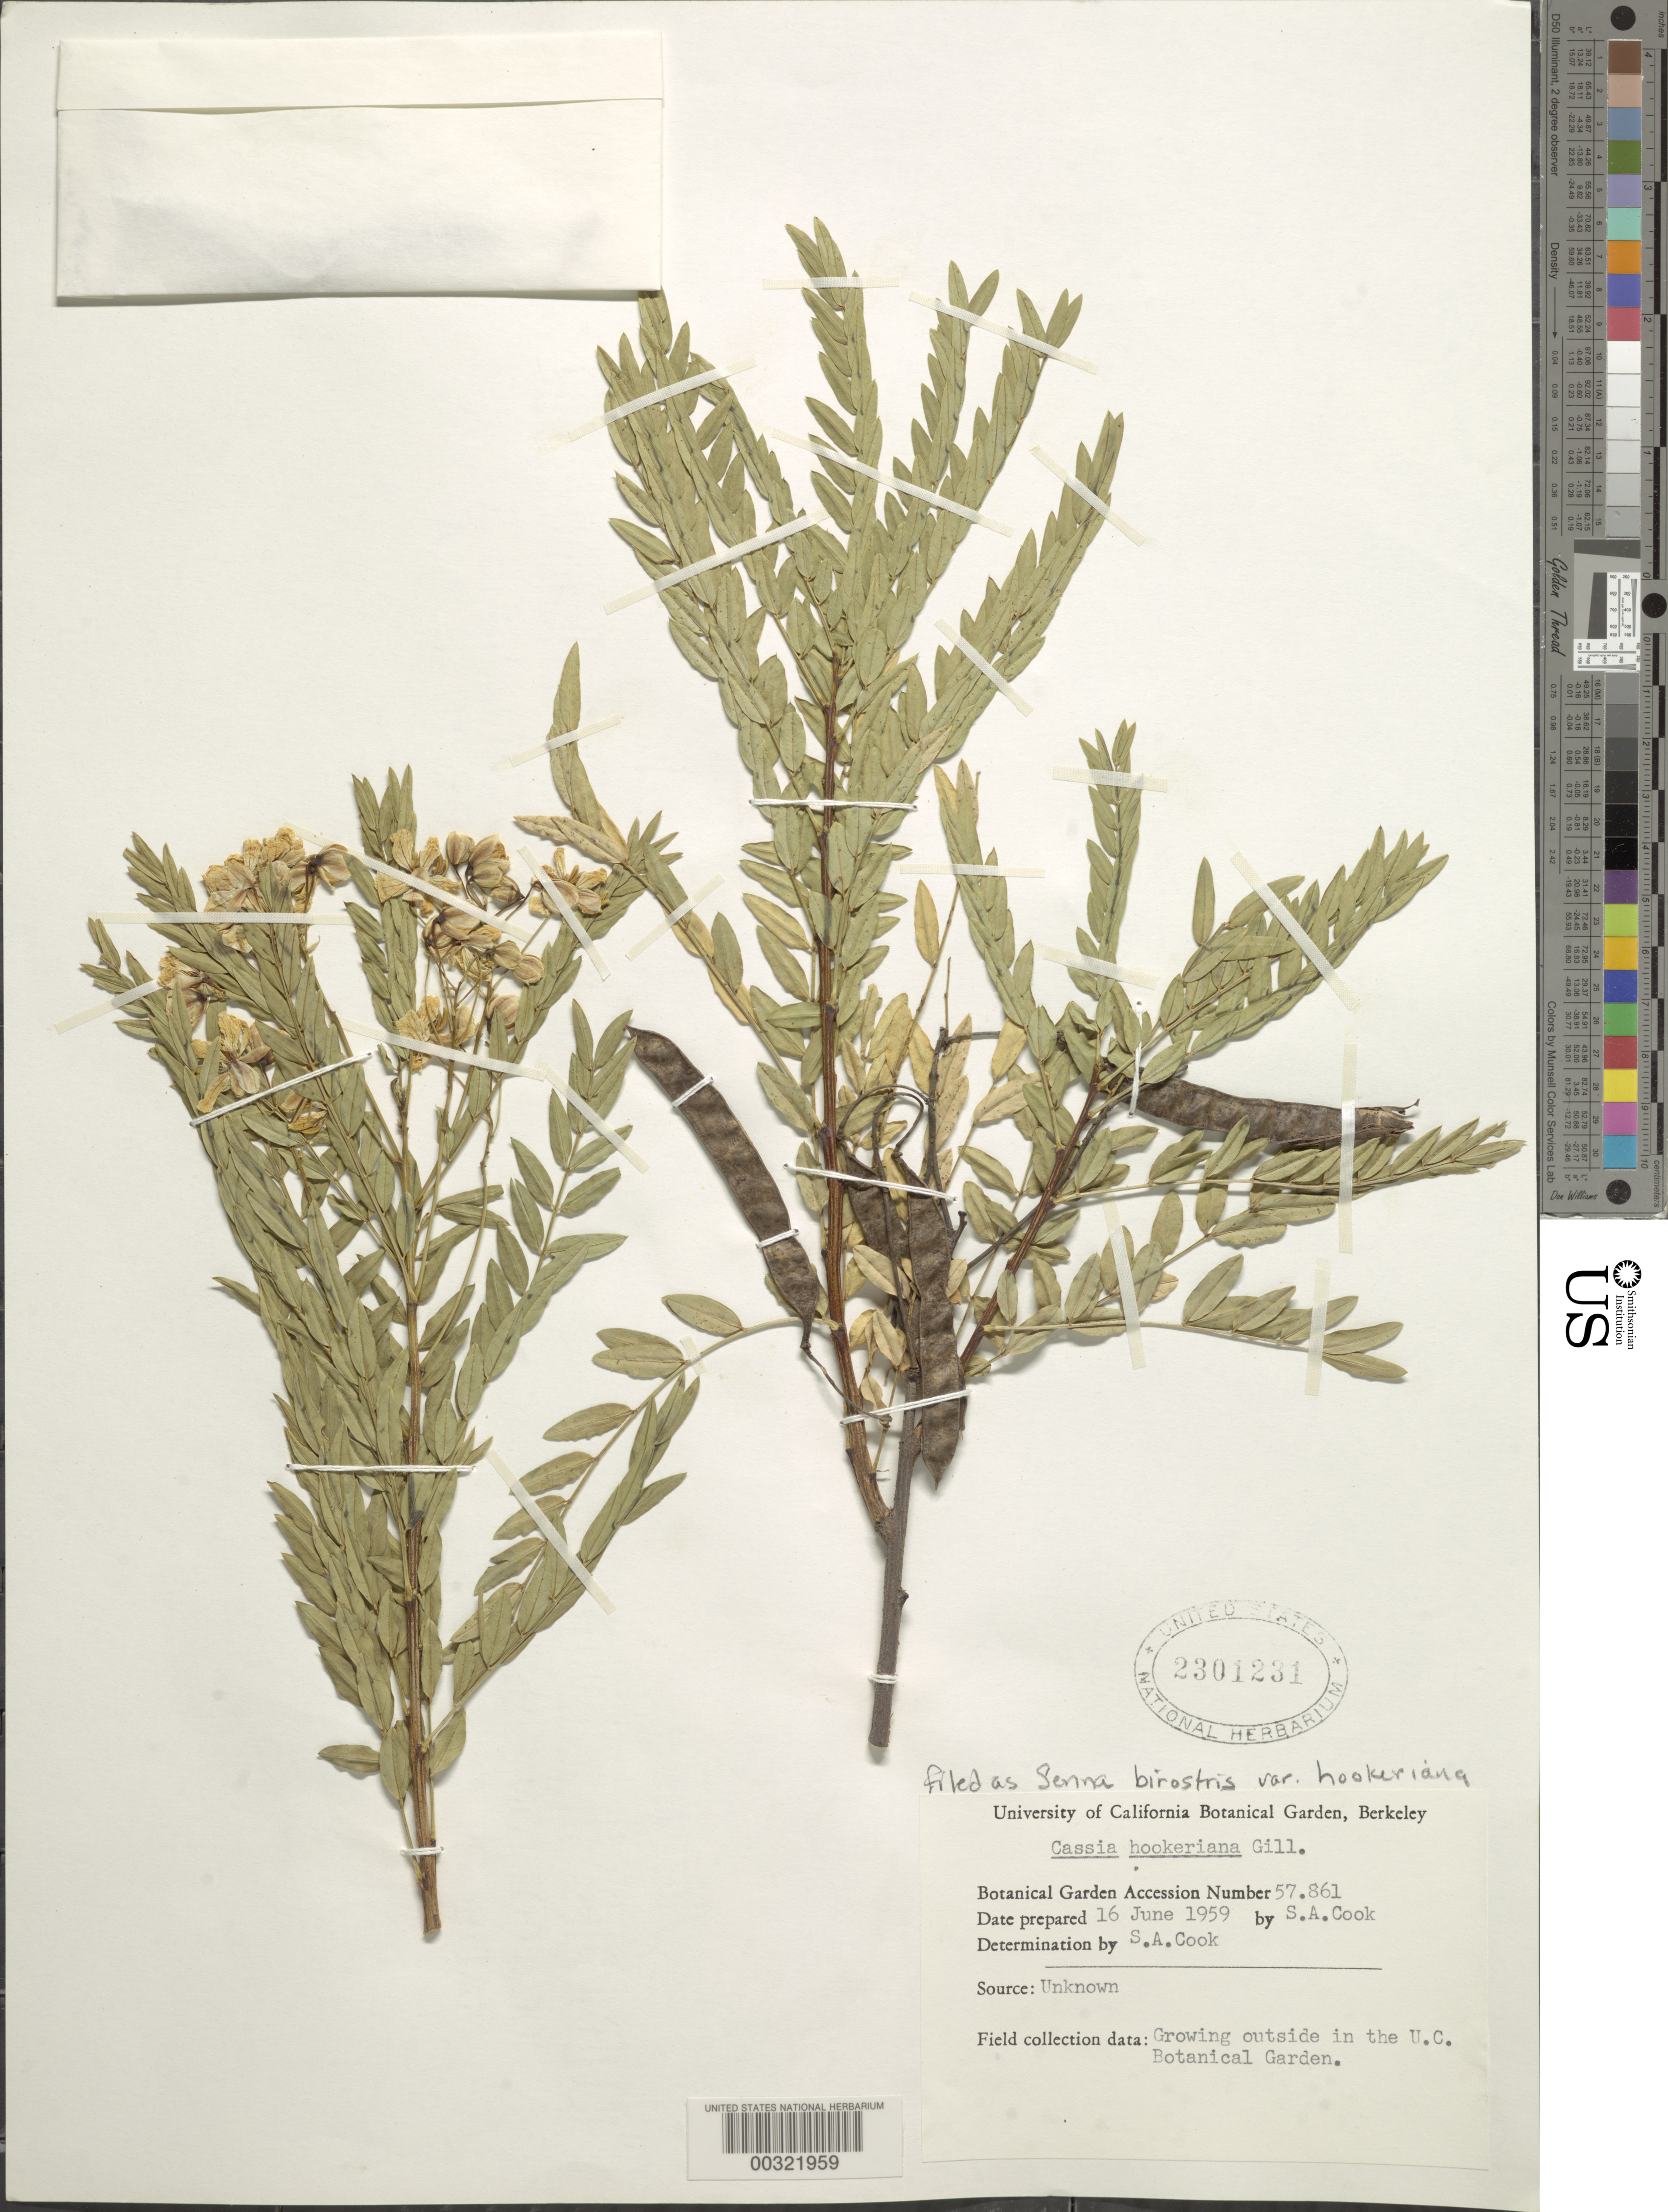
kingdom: Plantae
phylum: Tracheophyta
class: Magnoliopsida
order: Fabales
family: Fabaceae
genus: Senna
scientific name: Senna birostris var. hookeriana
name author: (Gillies ex Hook. & Arn.) H.S. Irwin & Barneby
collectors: J. N. Rose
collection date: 1969-09-27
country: United States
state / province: Florida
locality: Coconut Grove, former home of David Fairchild, the Kampong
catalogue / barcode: US 2301231